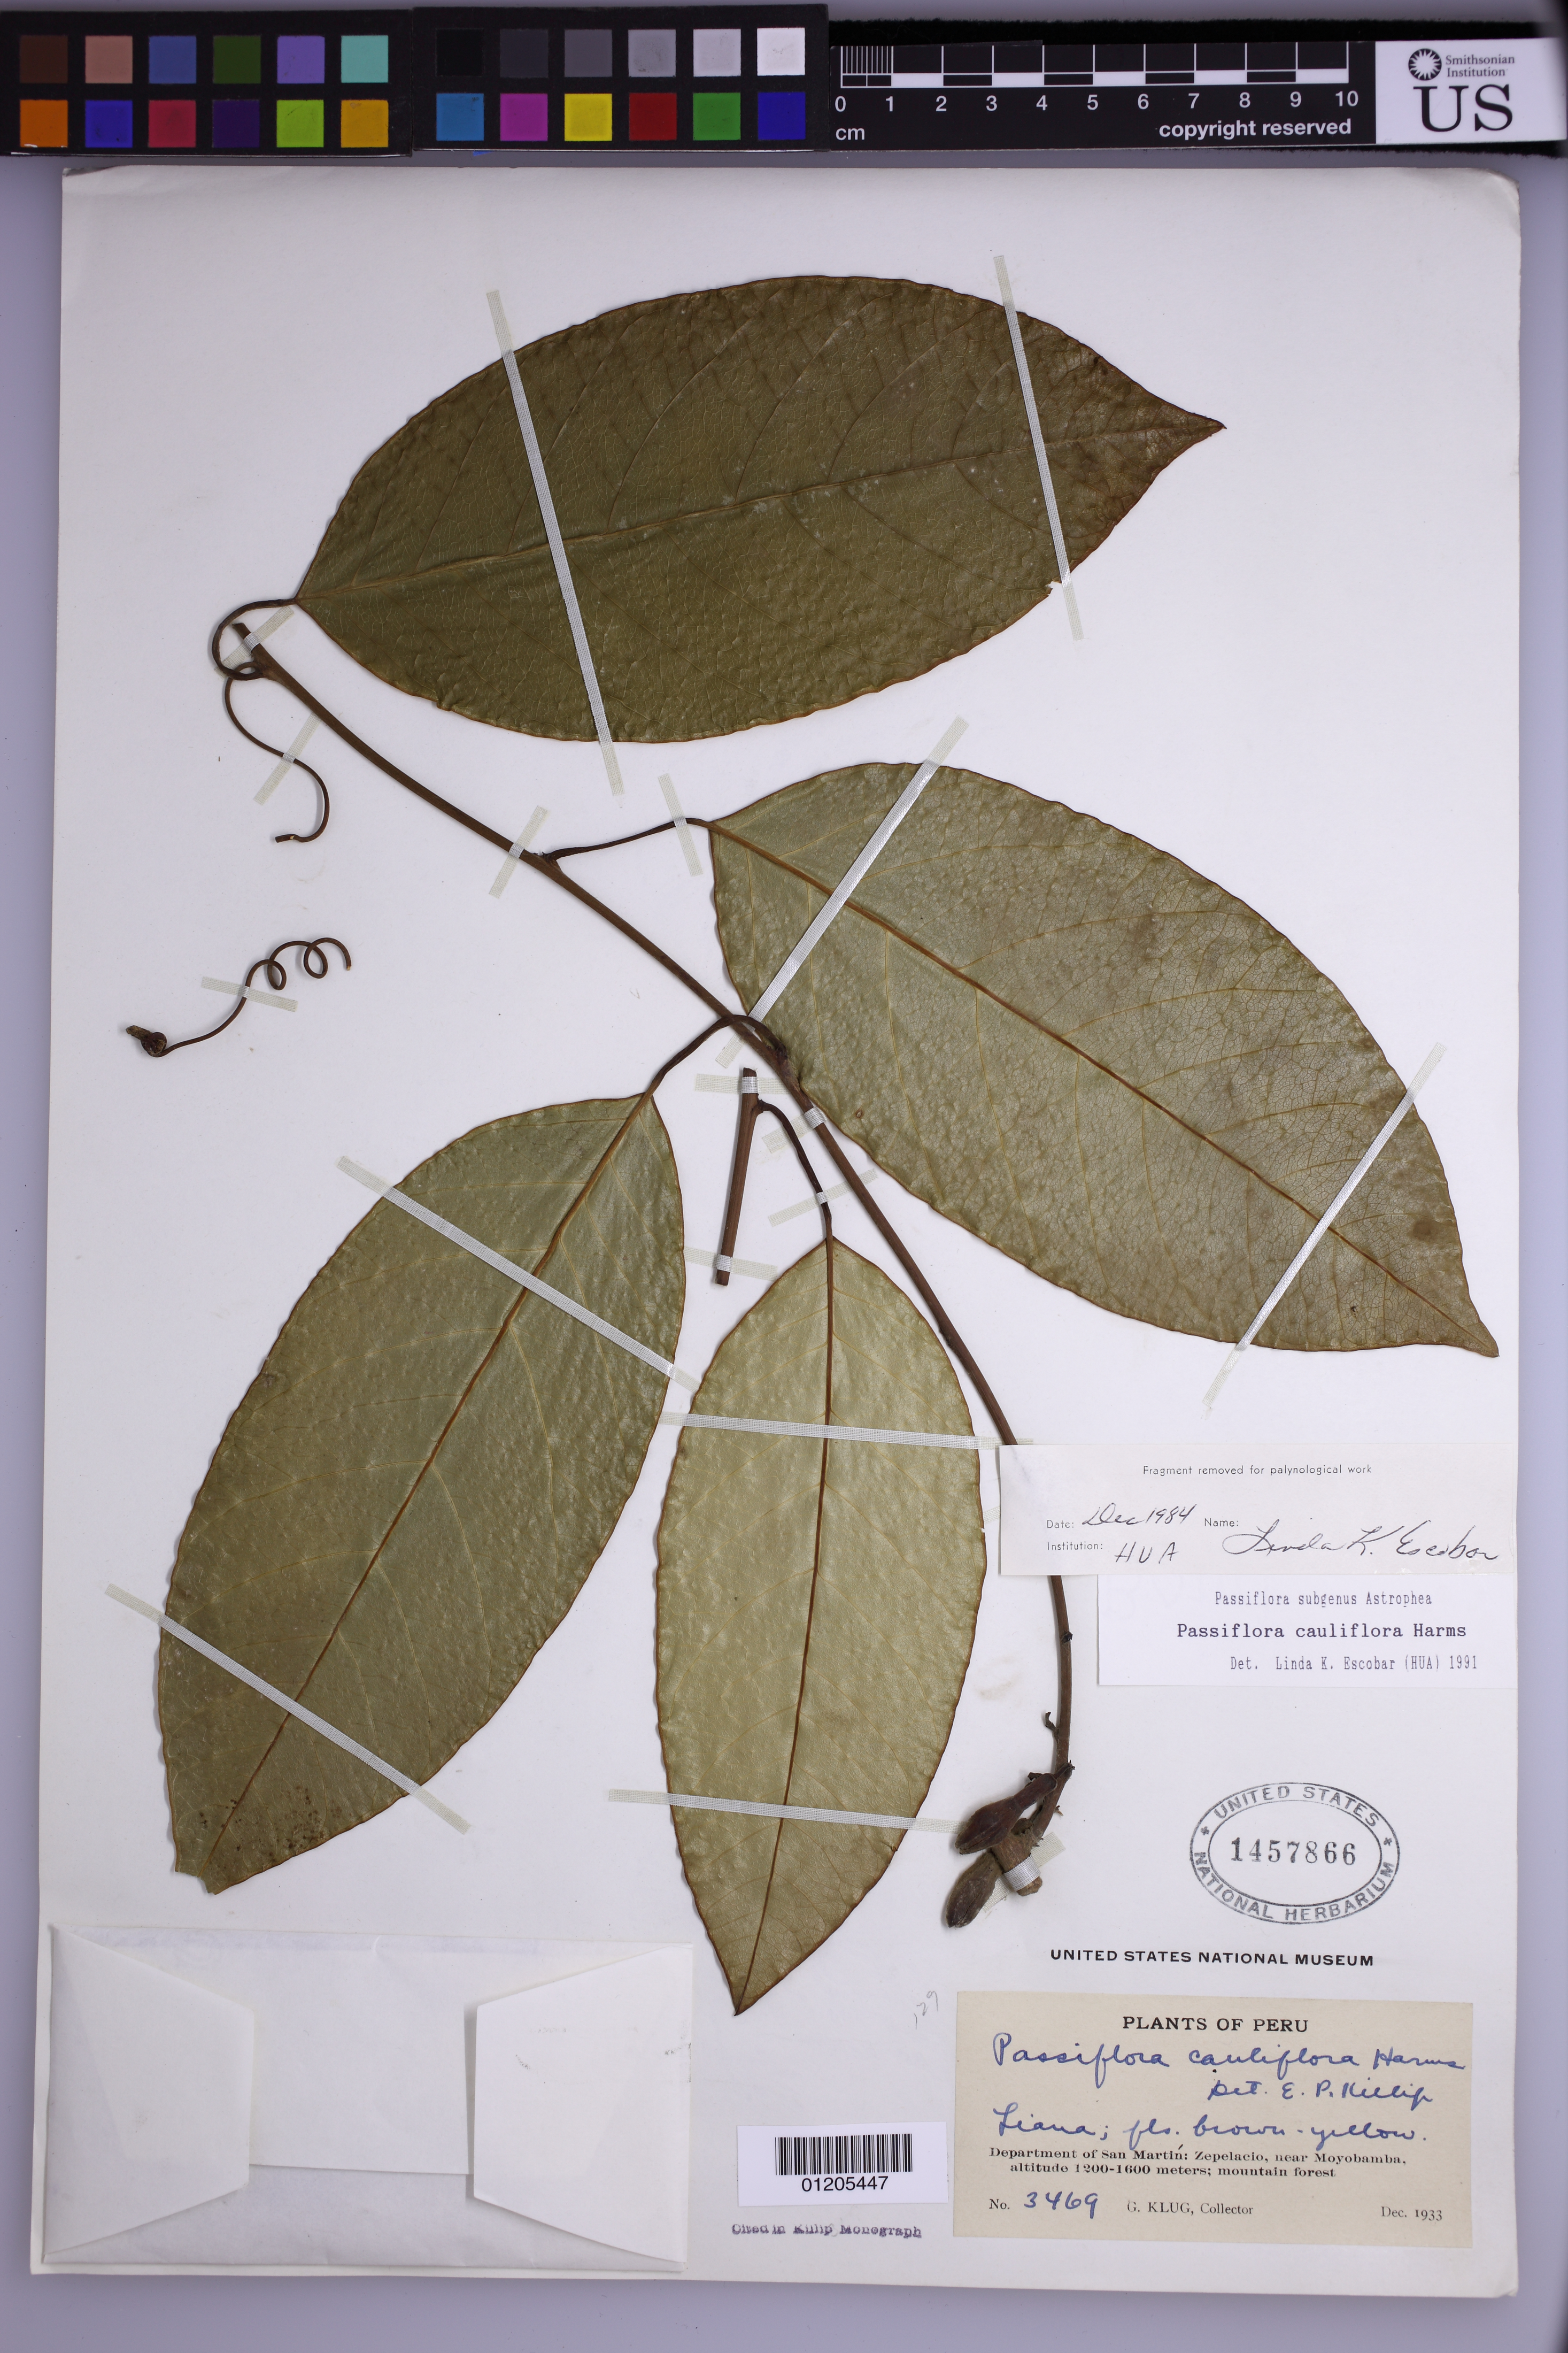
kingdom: Plantae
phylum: Tracheophyta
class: Magnoliopsida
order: Malpighiales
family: Passifloraceae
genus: Passiflora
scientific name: Passiflora cauliflora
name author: Harms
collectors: G. Klug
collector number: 3469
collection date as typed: Jan 1934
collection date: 1934-01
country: Peru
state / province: San Martín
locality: Department of San Martín: Zepelacio, near Moyobamba.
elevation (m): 1200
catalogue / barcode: US 1457866